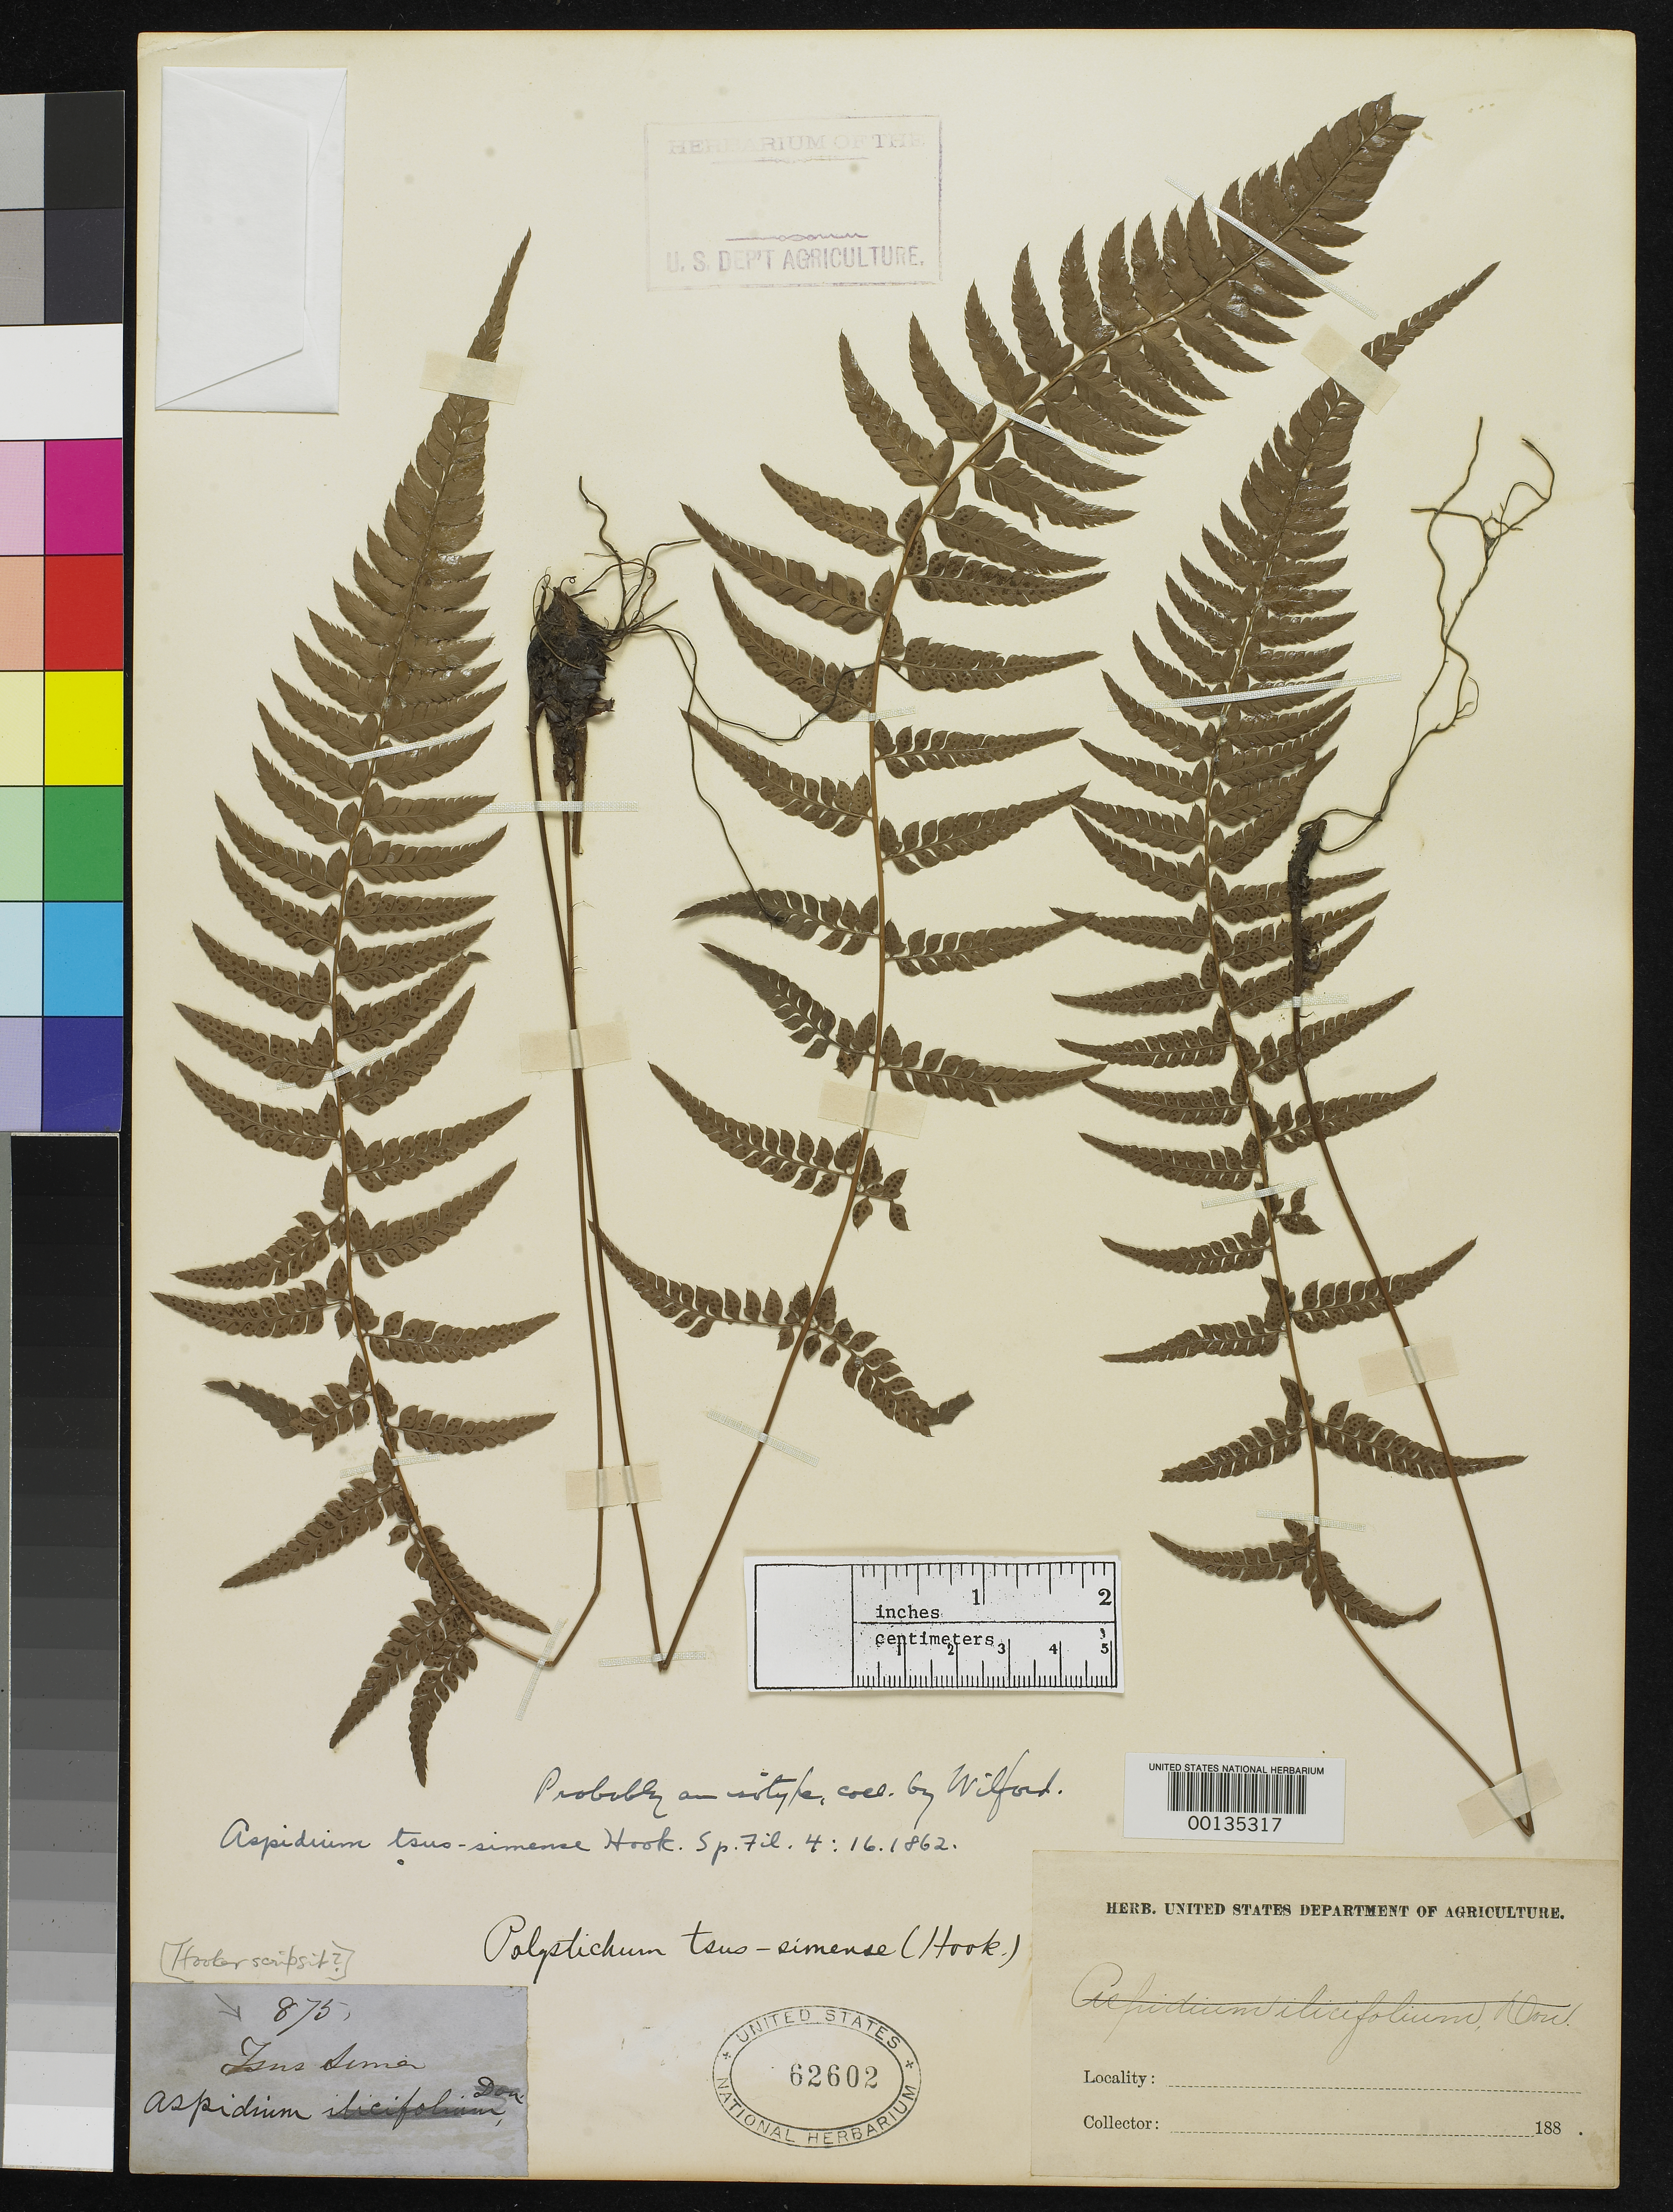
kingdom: Plantae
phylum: Tracheophyta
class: Polypodiopsida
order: Polypodiales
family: Tectariaceae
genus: Aspidium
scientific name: Aspidium tsus-simense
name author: Hook.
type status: Type Collection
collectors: -. Wilford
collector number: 875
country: Japan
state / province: Nagasaki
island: Kyushu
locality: Tsus-sima.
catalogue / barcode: US 62602